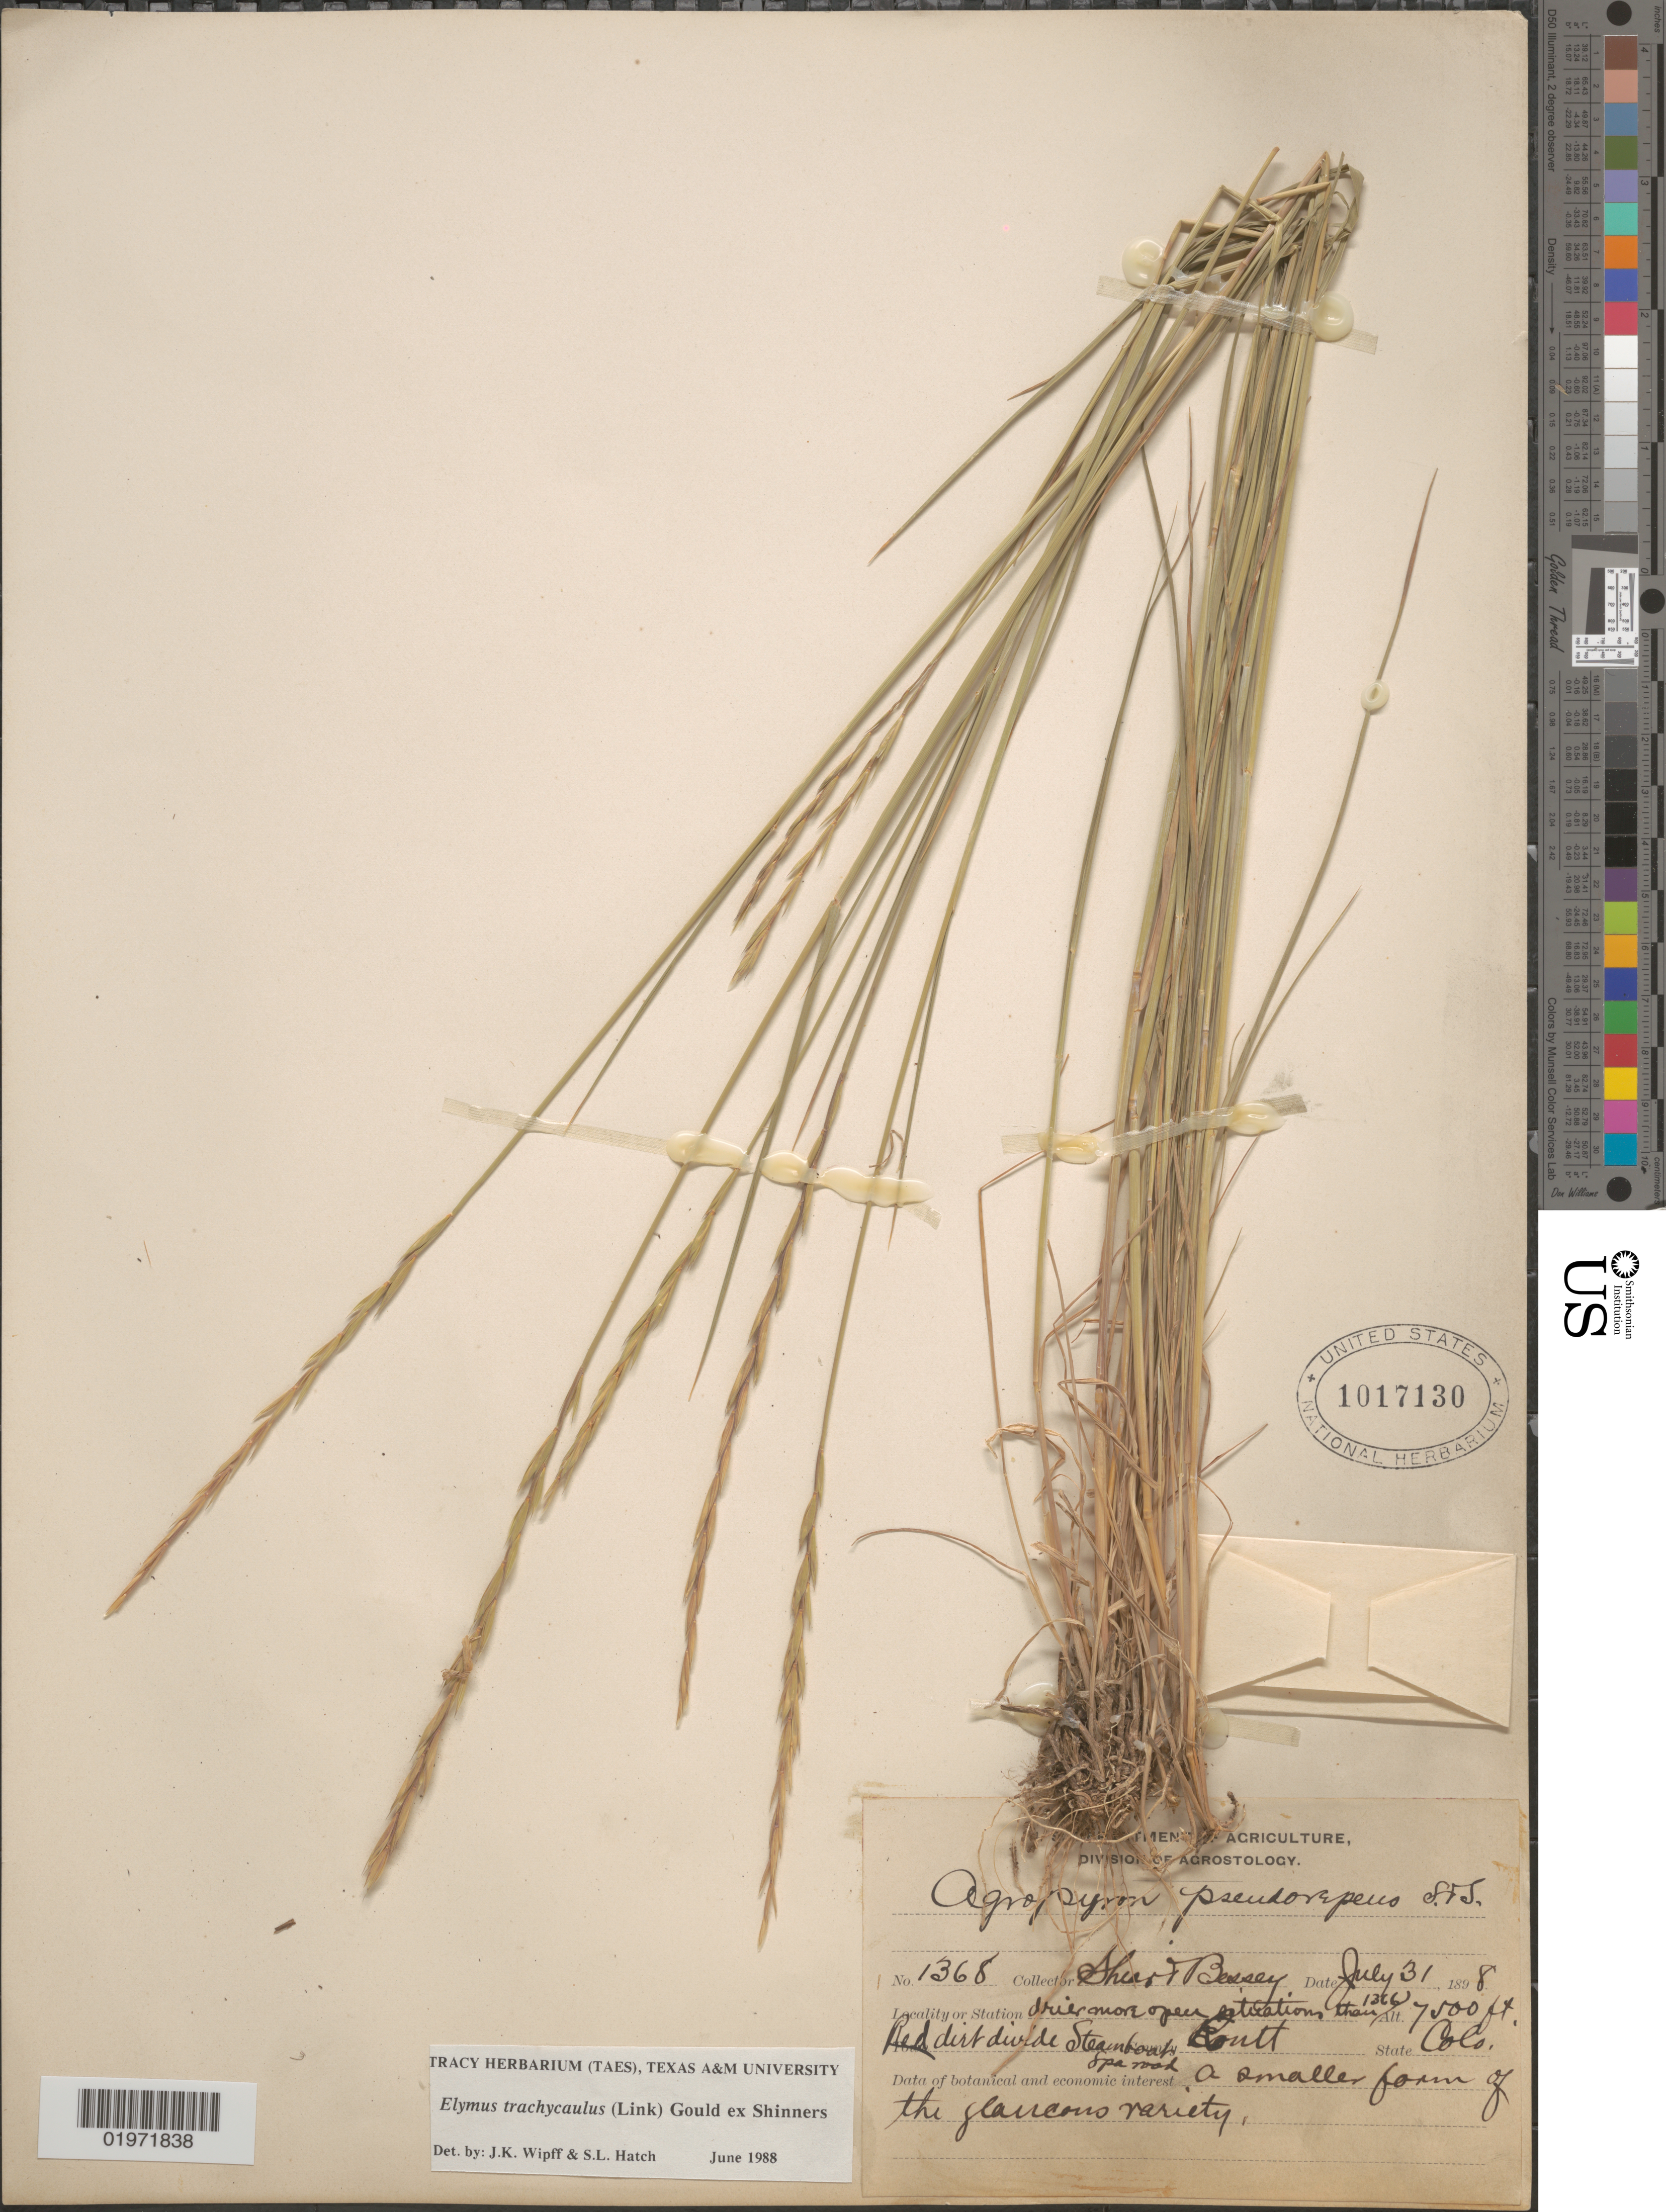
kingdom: Plantae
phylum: Tracheophyta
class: Liliopsida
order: Poales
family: Poaceae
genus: Elymus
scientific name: Elymus trachycaulus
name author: (Link) Gould ex Shinners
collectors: -- Shear & -. Bessey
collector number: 1368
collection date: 1898-07-31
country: United States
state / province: Colorado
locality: Drier more open station than 1366. Red dirt divide Steamboat Spa road. County Routt.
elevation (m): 2286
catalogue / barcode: US 1017130